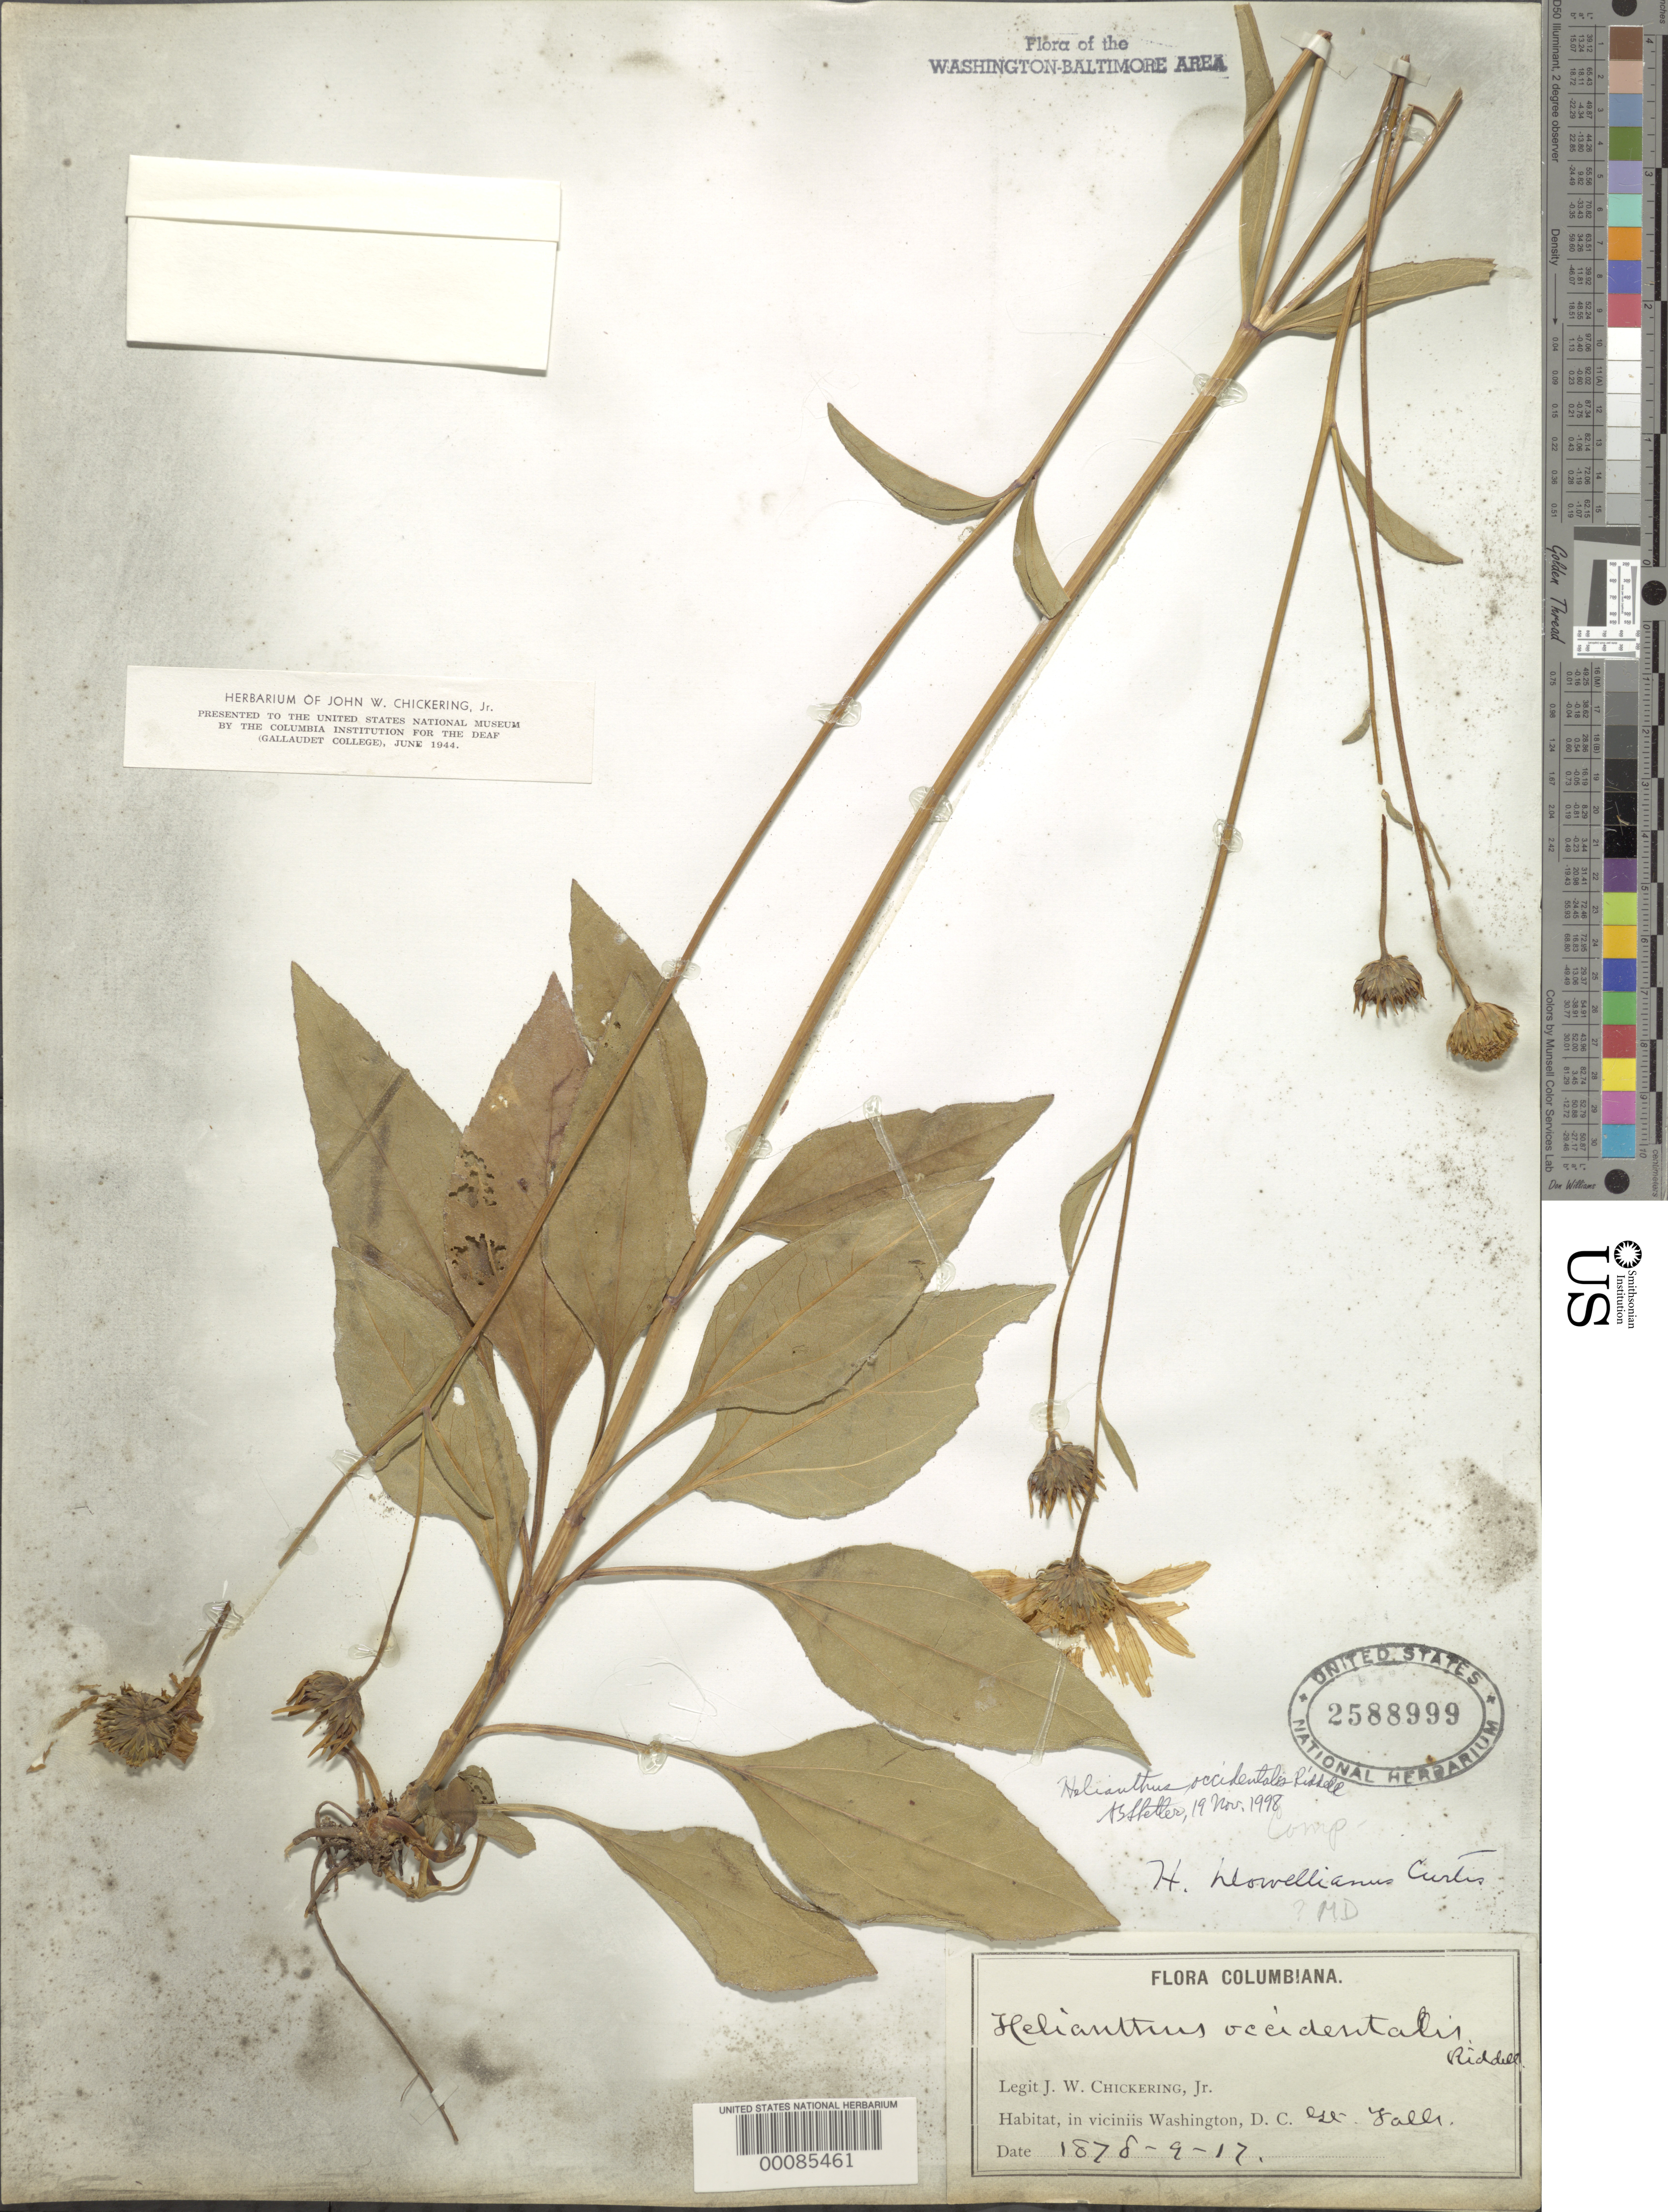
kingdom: Plantae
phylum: Tracheophyta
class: Magnoliopsida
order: Asterales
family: Asteraceae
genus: Helianthus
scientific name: Helianthus occidentalis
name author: Riddell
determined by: Shetler, Stanwyn G., (US), NMNH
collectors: J. Chickering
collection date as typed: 17 Sep 1878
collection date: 1878-09-17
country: United States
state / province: Maryland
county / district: Montgomery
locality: Great Falls C. & O. Canal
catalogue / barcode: US 2588999